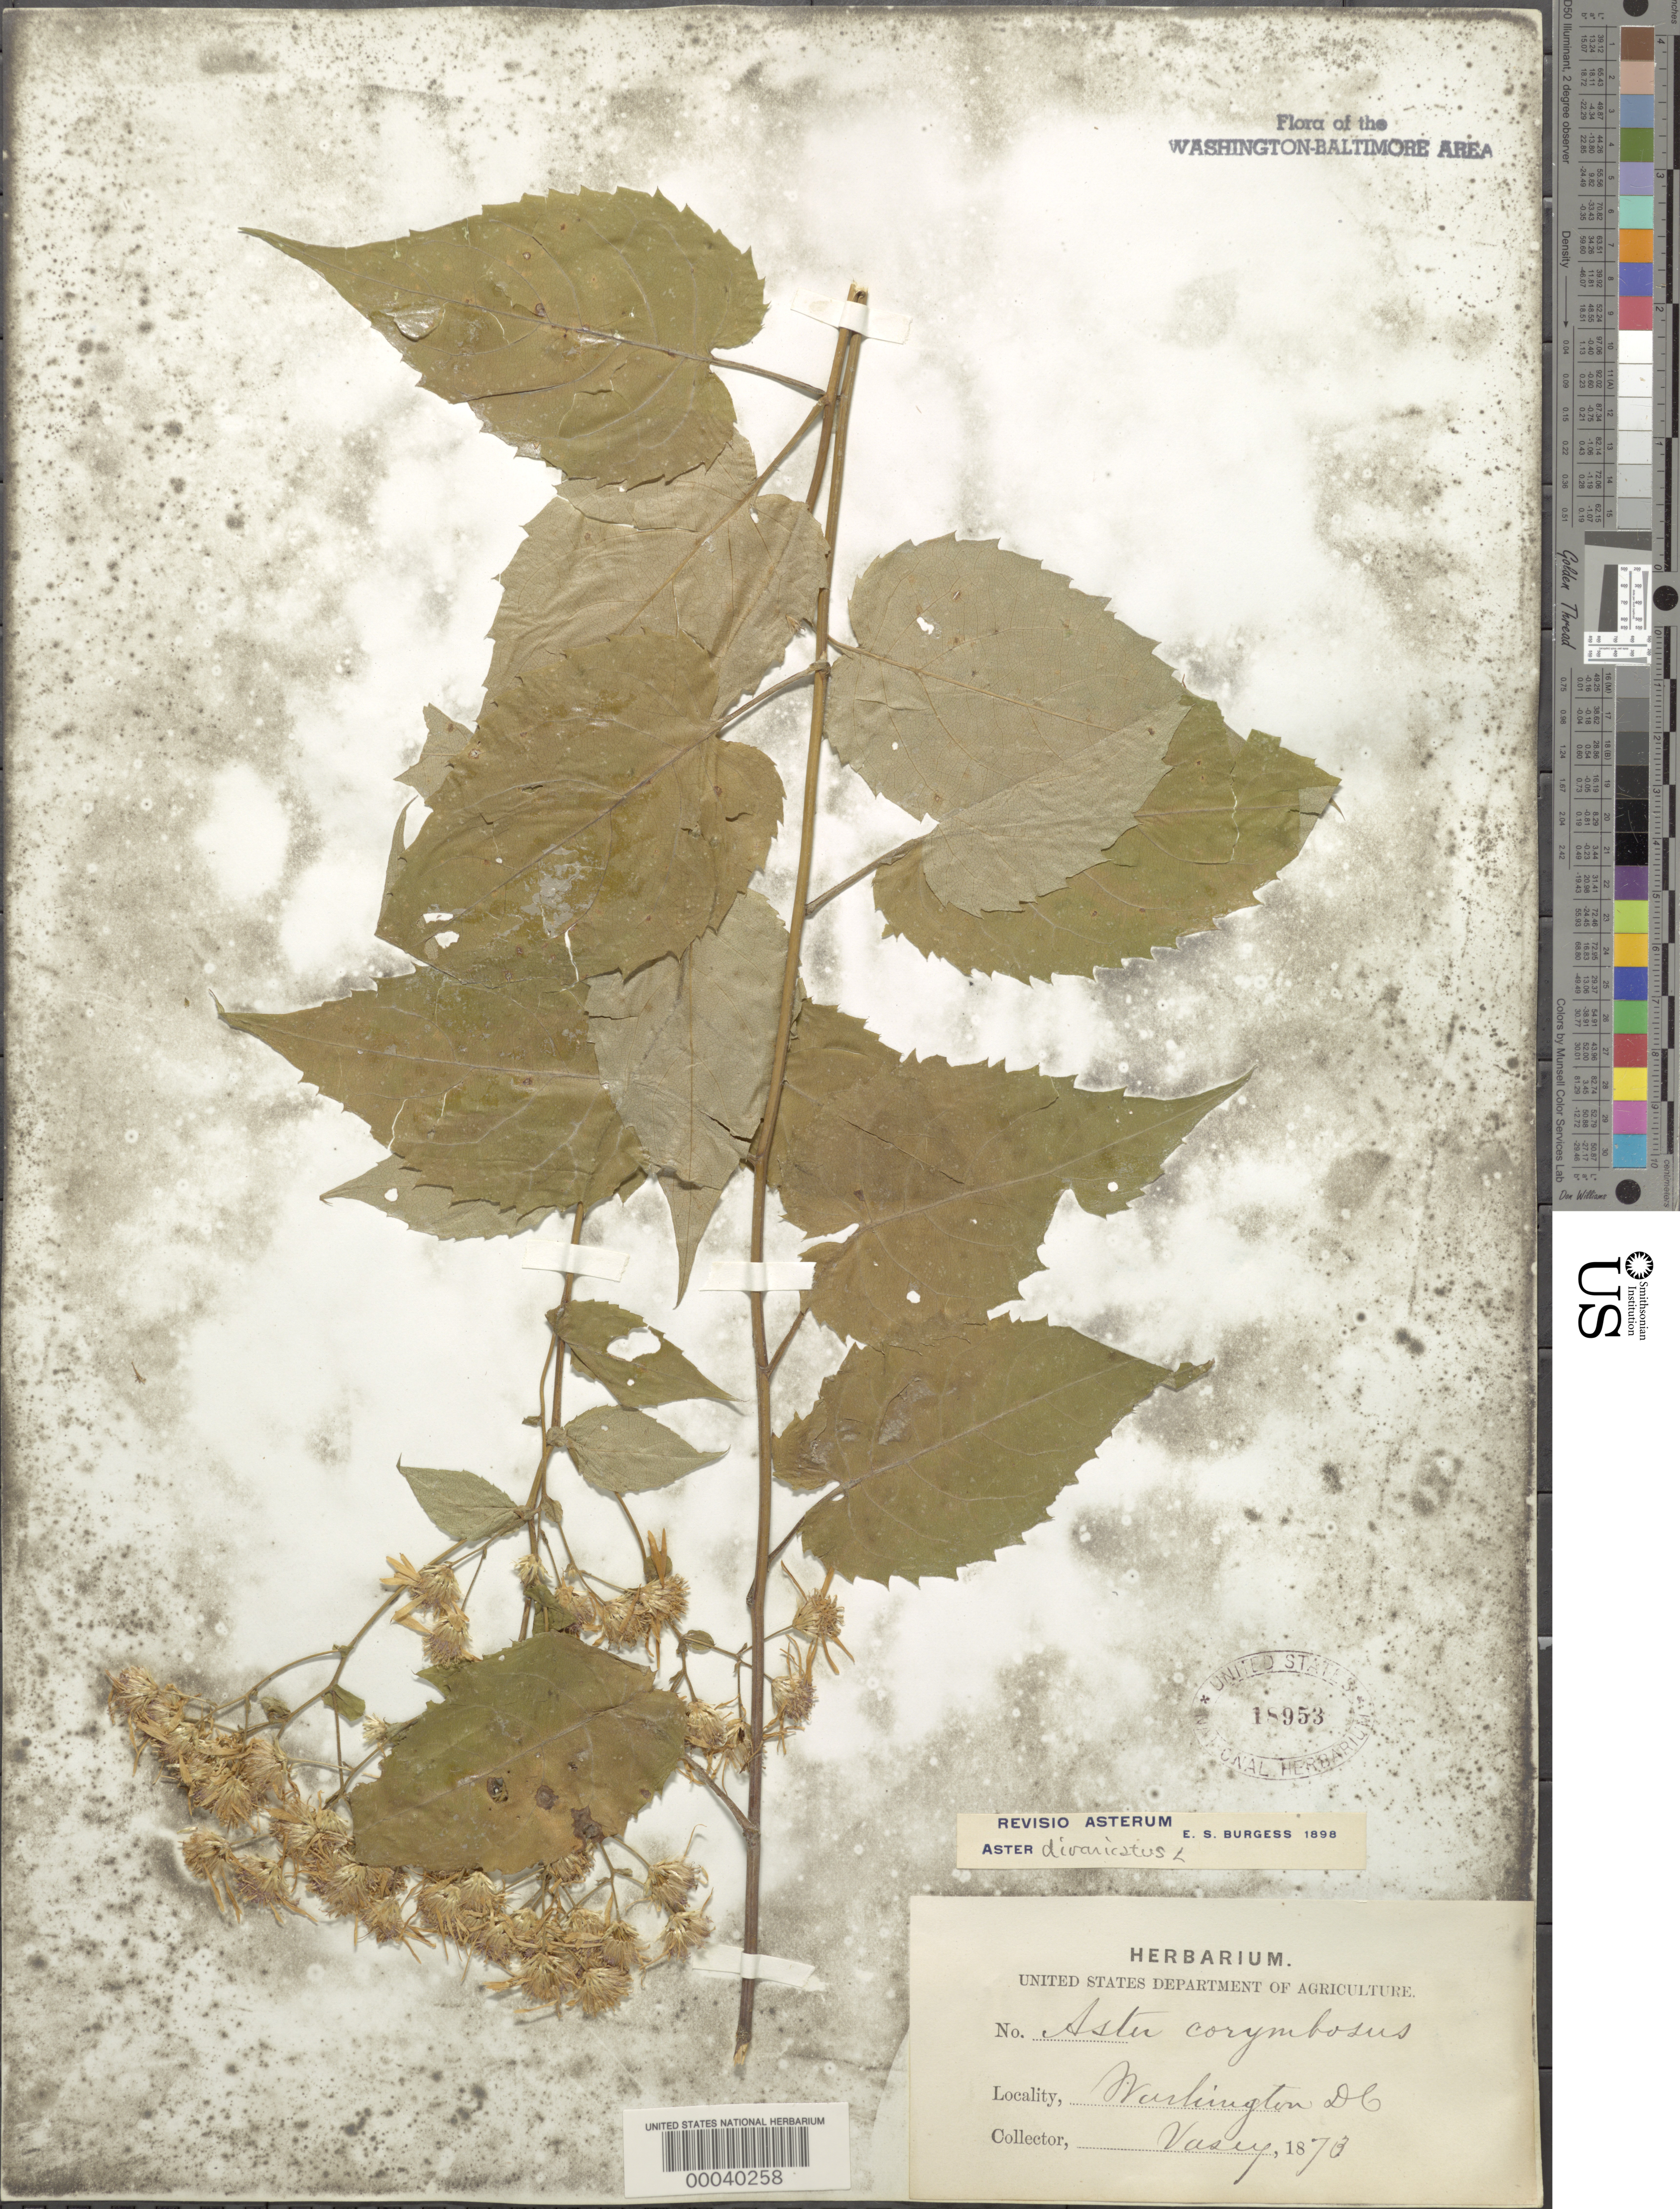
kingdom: Plantae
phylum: Tracheophyta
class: Magnoliopsida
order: Asterales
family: Asteraceae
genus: Eurybia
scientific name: Eurybia divaricata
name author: (L.) G.L. Nesom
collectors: G. Vasey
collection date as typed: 1873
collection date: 1873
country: United States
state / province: District of Columbia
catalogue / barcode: US 18953